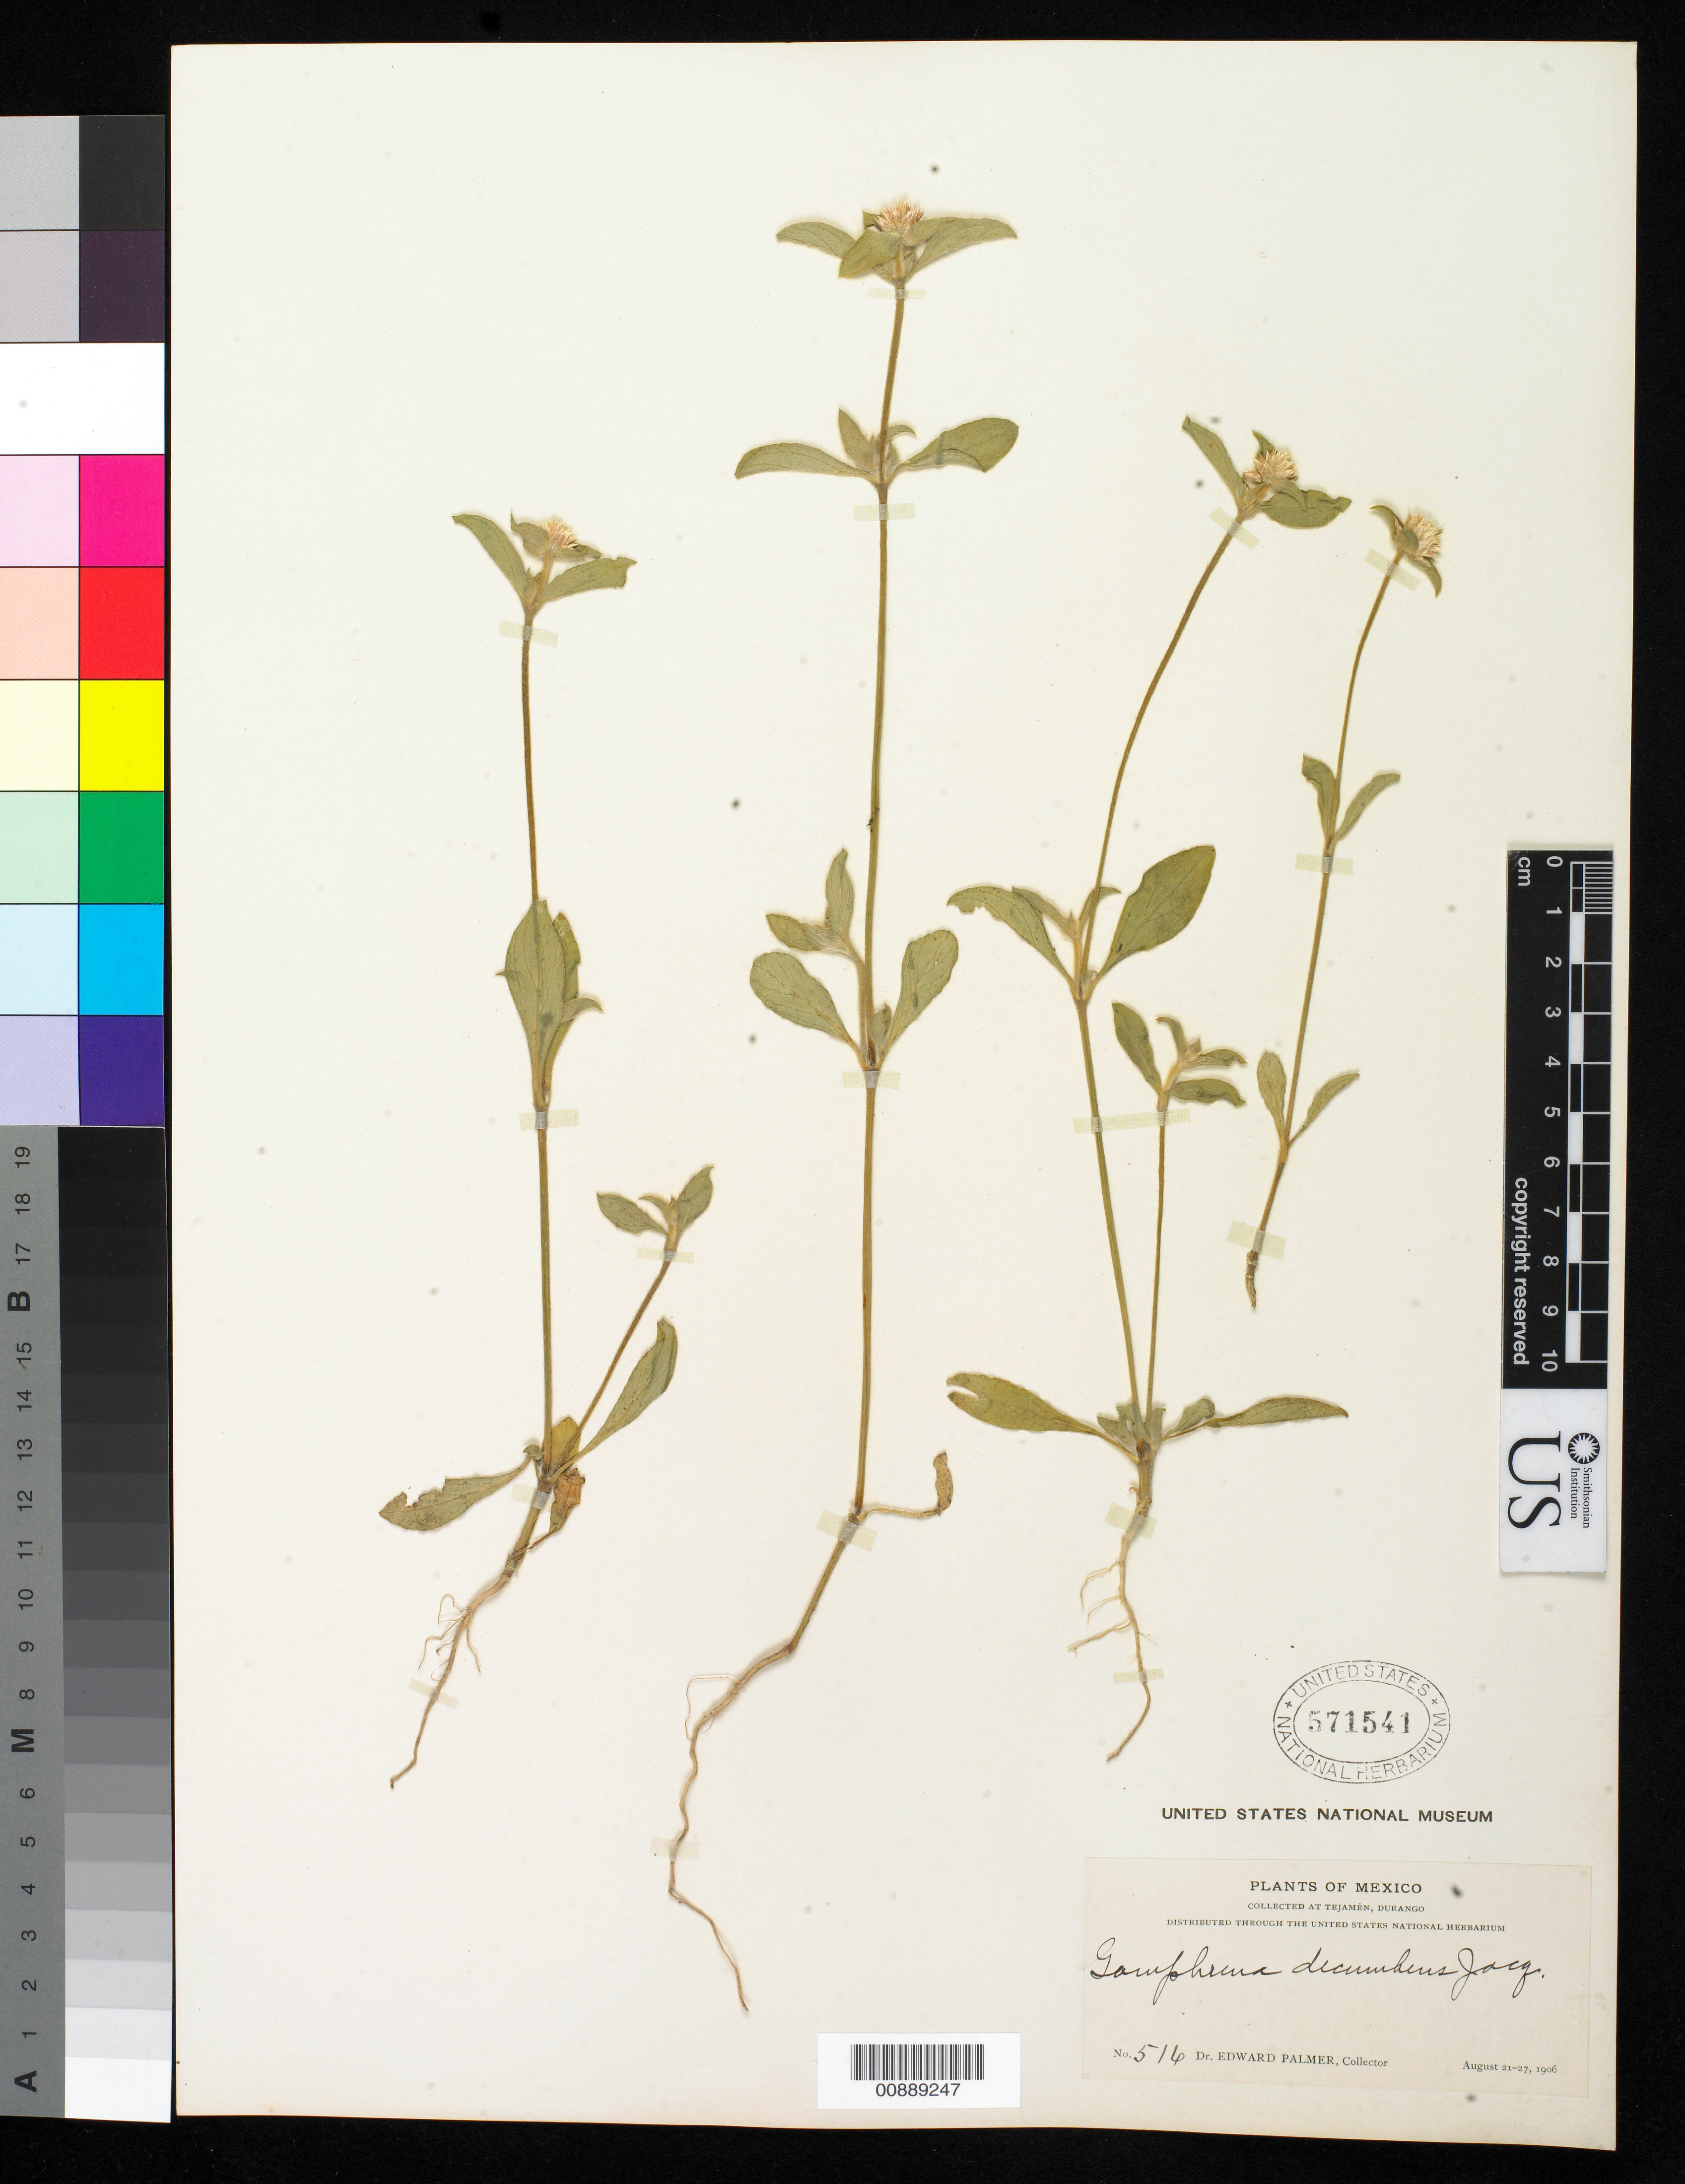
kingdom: Plantae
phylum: Tracheophyta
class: Magnoliopsida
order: Caryophyllales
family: Amaranthaceae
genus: Gomphrena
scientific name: Gomphrena decumbens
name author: Jacq.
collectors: E. Palmer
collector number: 516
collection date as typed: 21 Aug 1906 to 27 Aug 1906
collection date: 1906-08-21/1906-08-27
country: Mexico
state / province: Durango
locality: Tejamén, Durango.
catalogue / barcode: US 571541